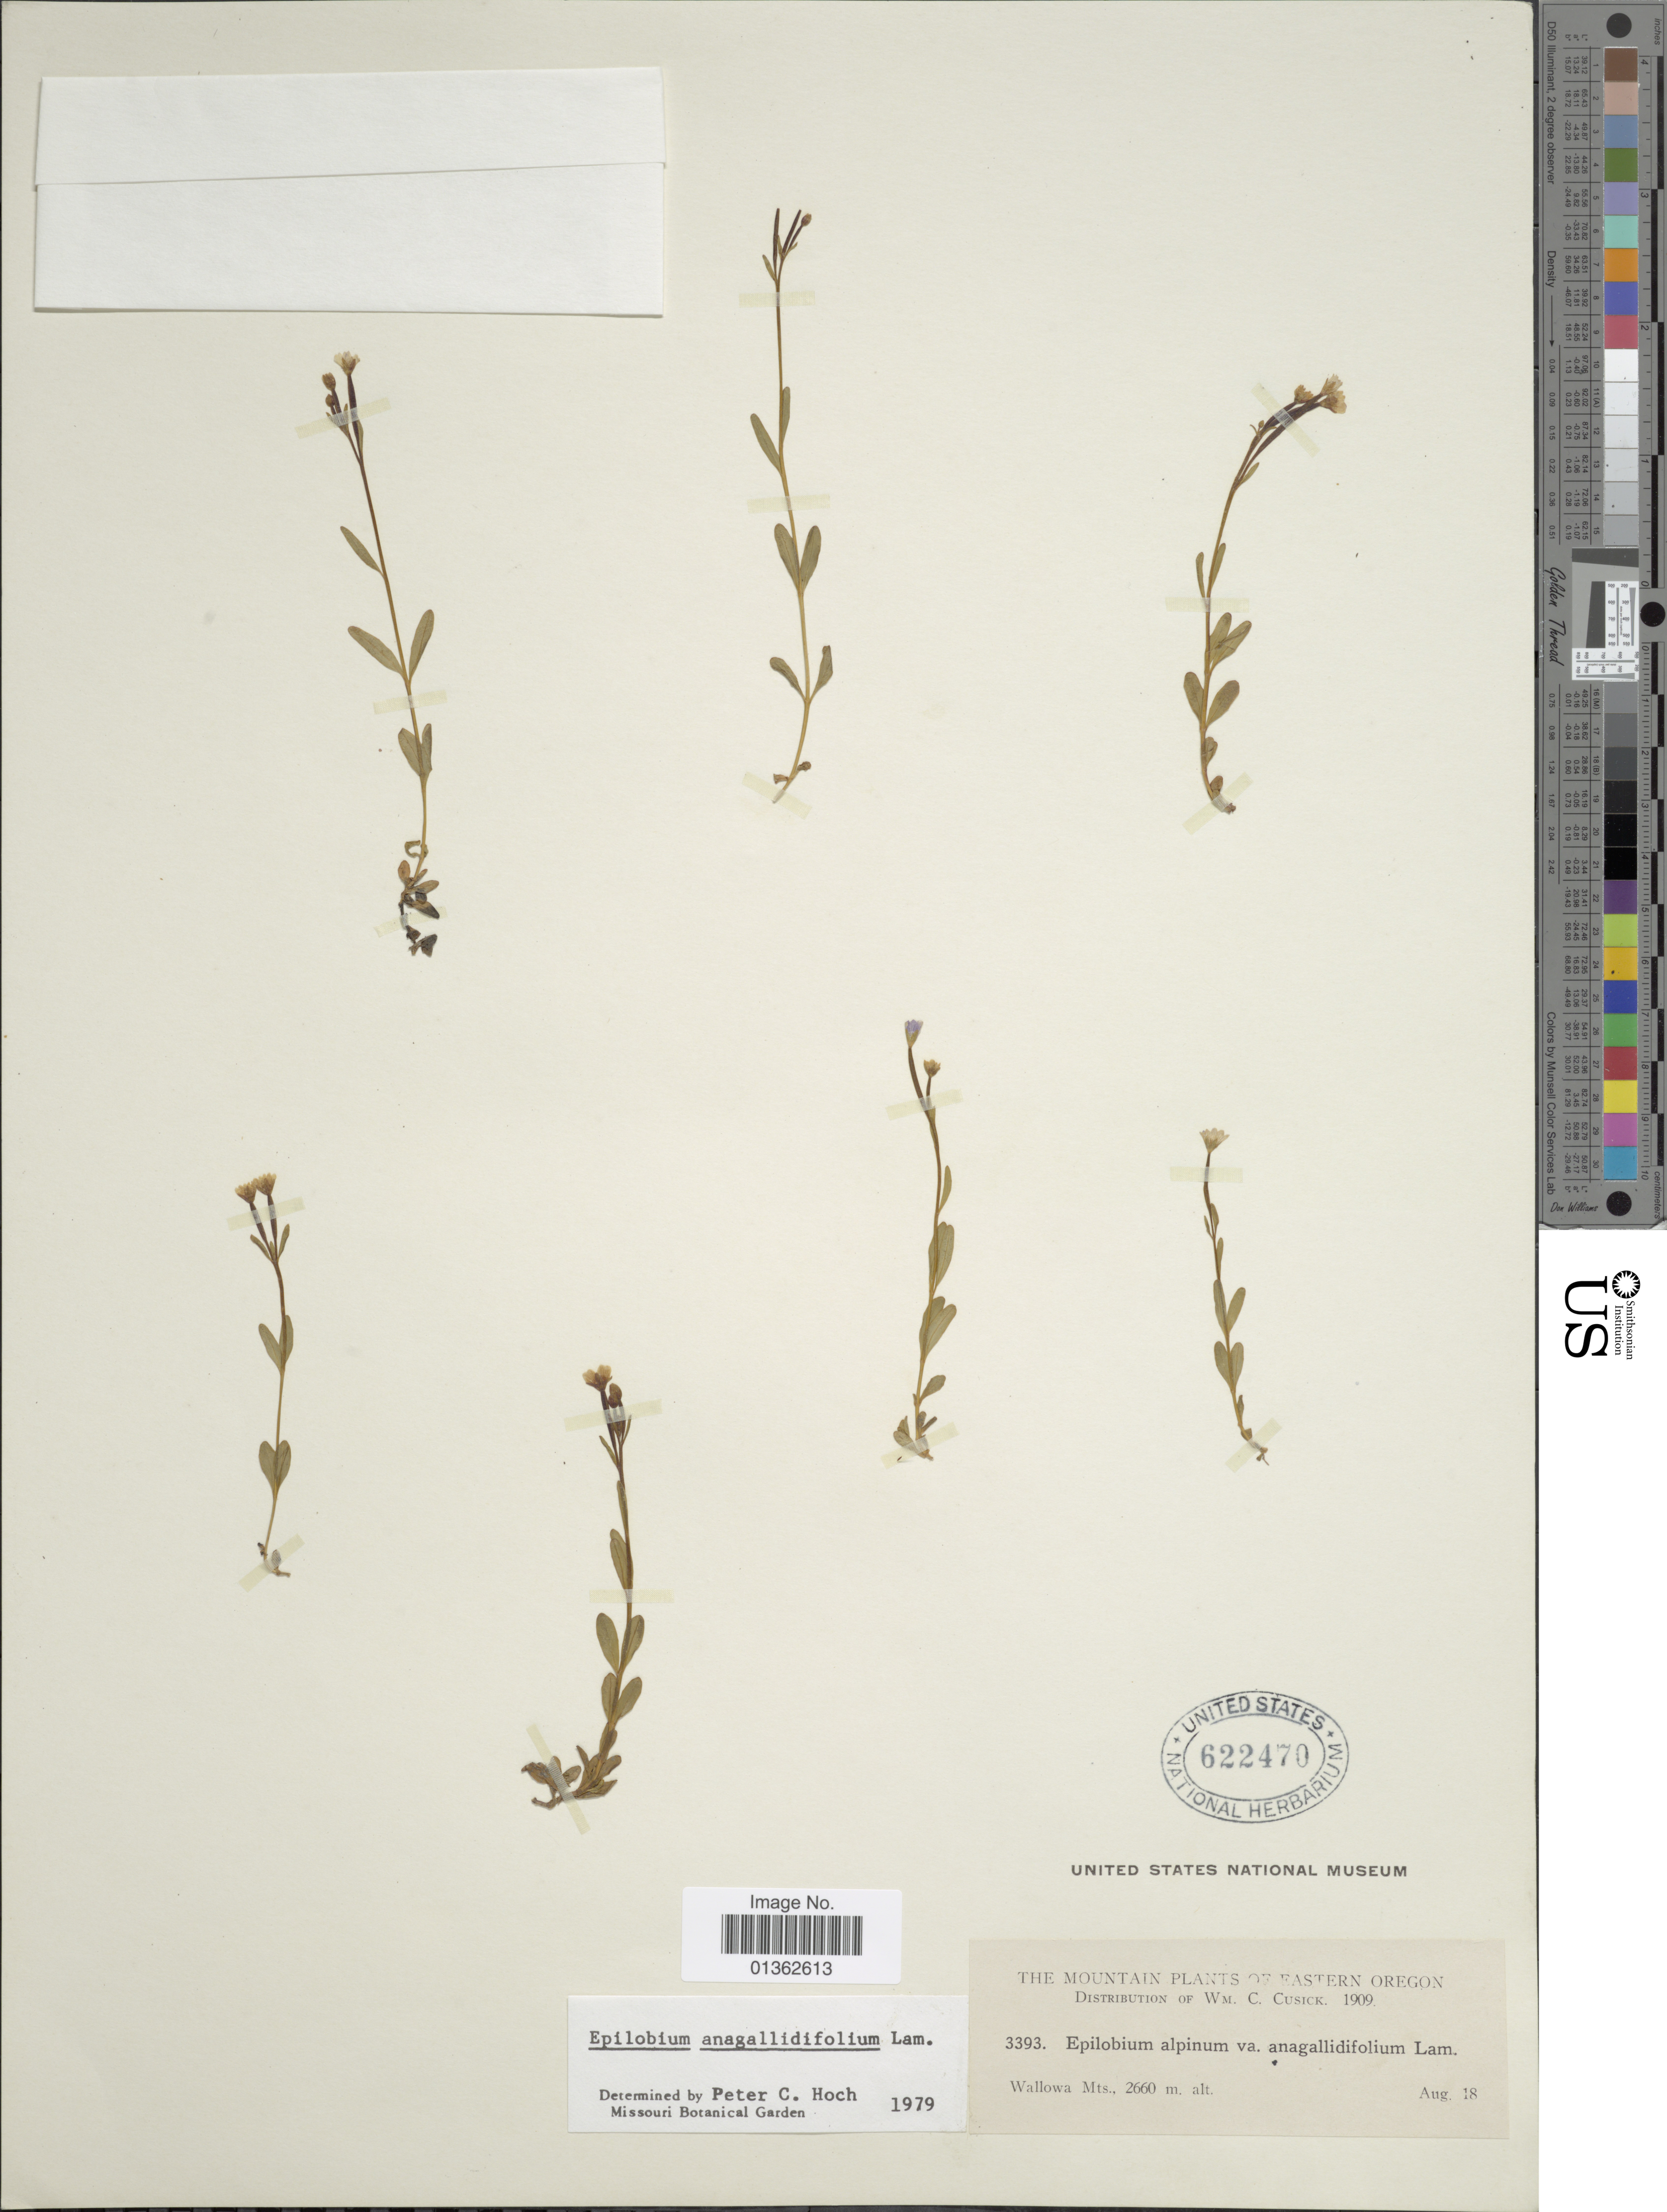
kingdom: Plantae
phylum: Tracheophyta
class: Magnoliopsida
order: Myrtales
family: Onagraceae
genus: Epilobium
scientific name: Epilobium anagallidifolium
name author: Lam.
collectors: W. C. Cusick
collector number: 3393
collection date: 1909-08-18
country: United States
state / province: Oregon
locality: The Mountain plants of Eastern Oregon. Wallowa Mts.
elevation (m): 2660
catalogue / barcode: US 622470